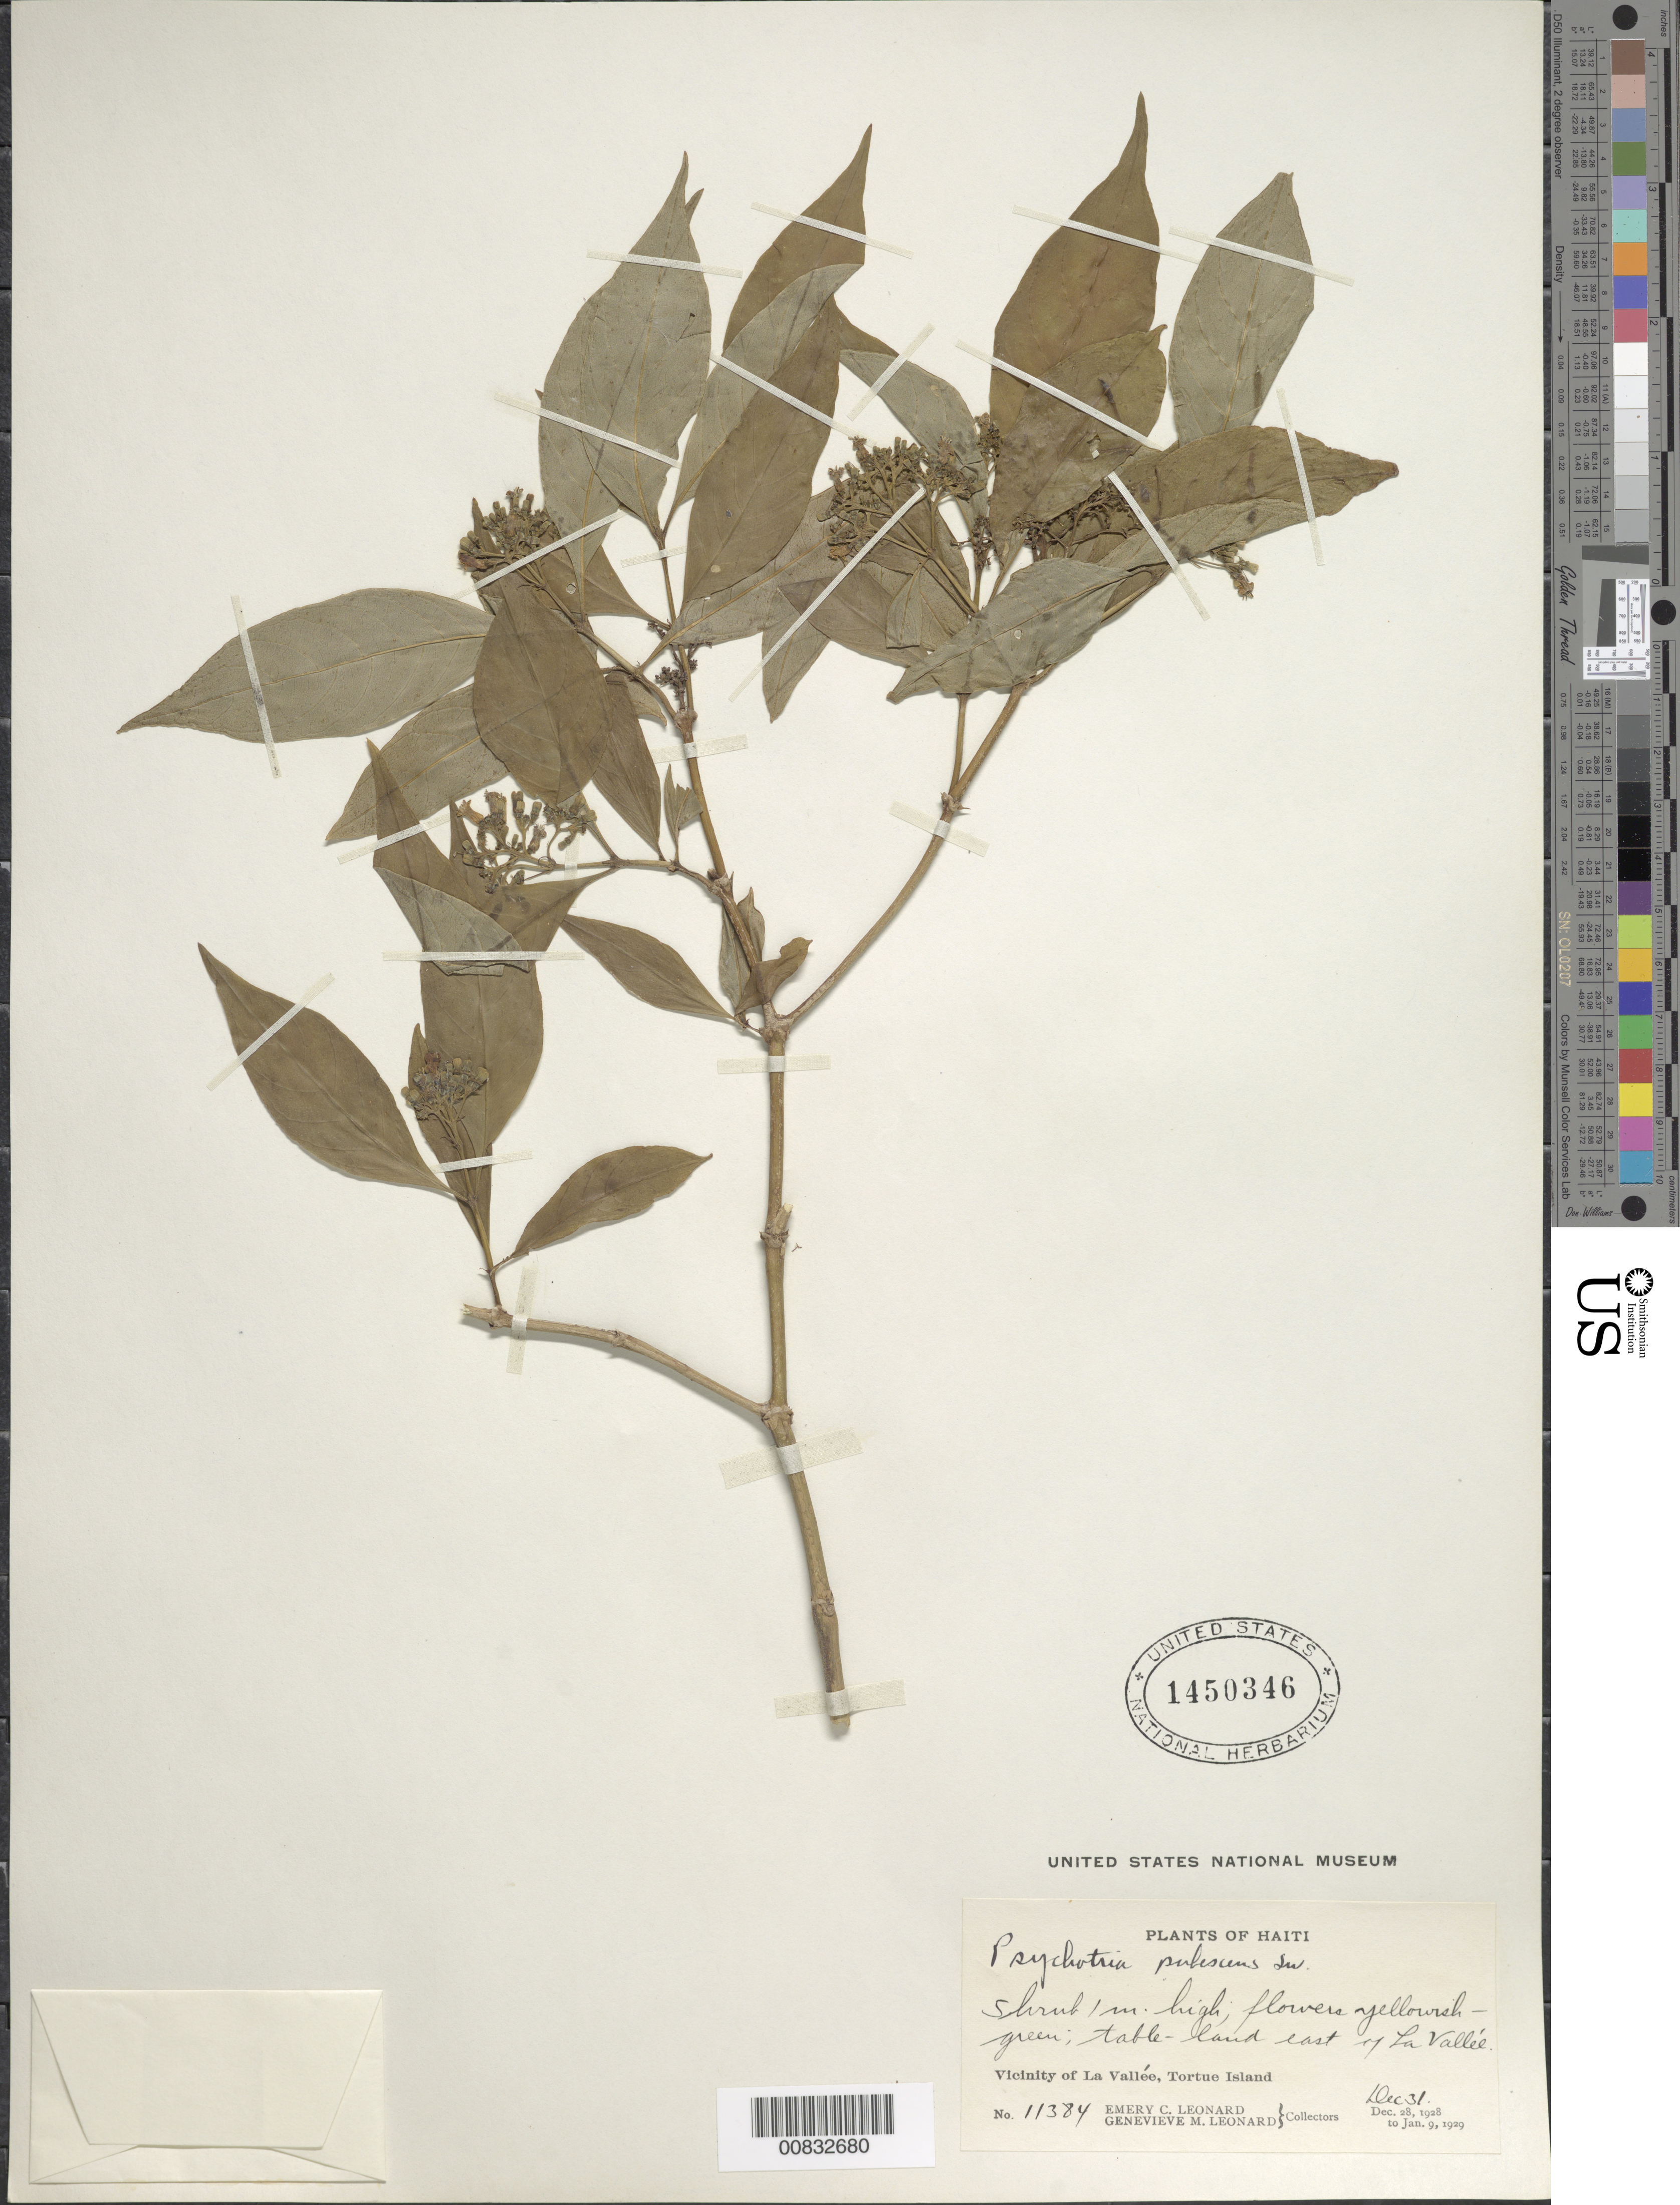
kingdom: Plantae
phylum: Tracheophyta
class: Magnoliopsida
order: Gentianales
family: Rubiaceae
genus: Psychotria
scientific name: Psychotria pubescens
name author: Sw.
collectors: E. C. Leonard & G. M. Leonard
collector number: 11384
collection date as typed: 31 Dec 1929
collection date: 1929-12-31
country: Haiti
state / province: Nord-Ouest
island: Île de la Tortue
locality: Vicinity of La Vallée, table-land E of town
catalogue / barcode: US 1450346